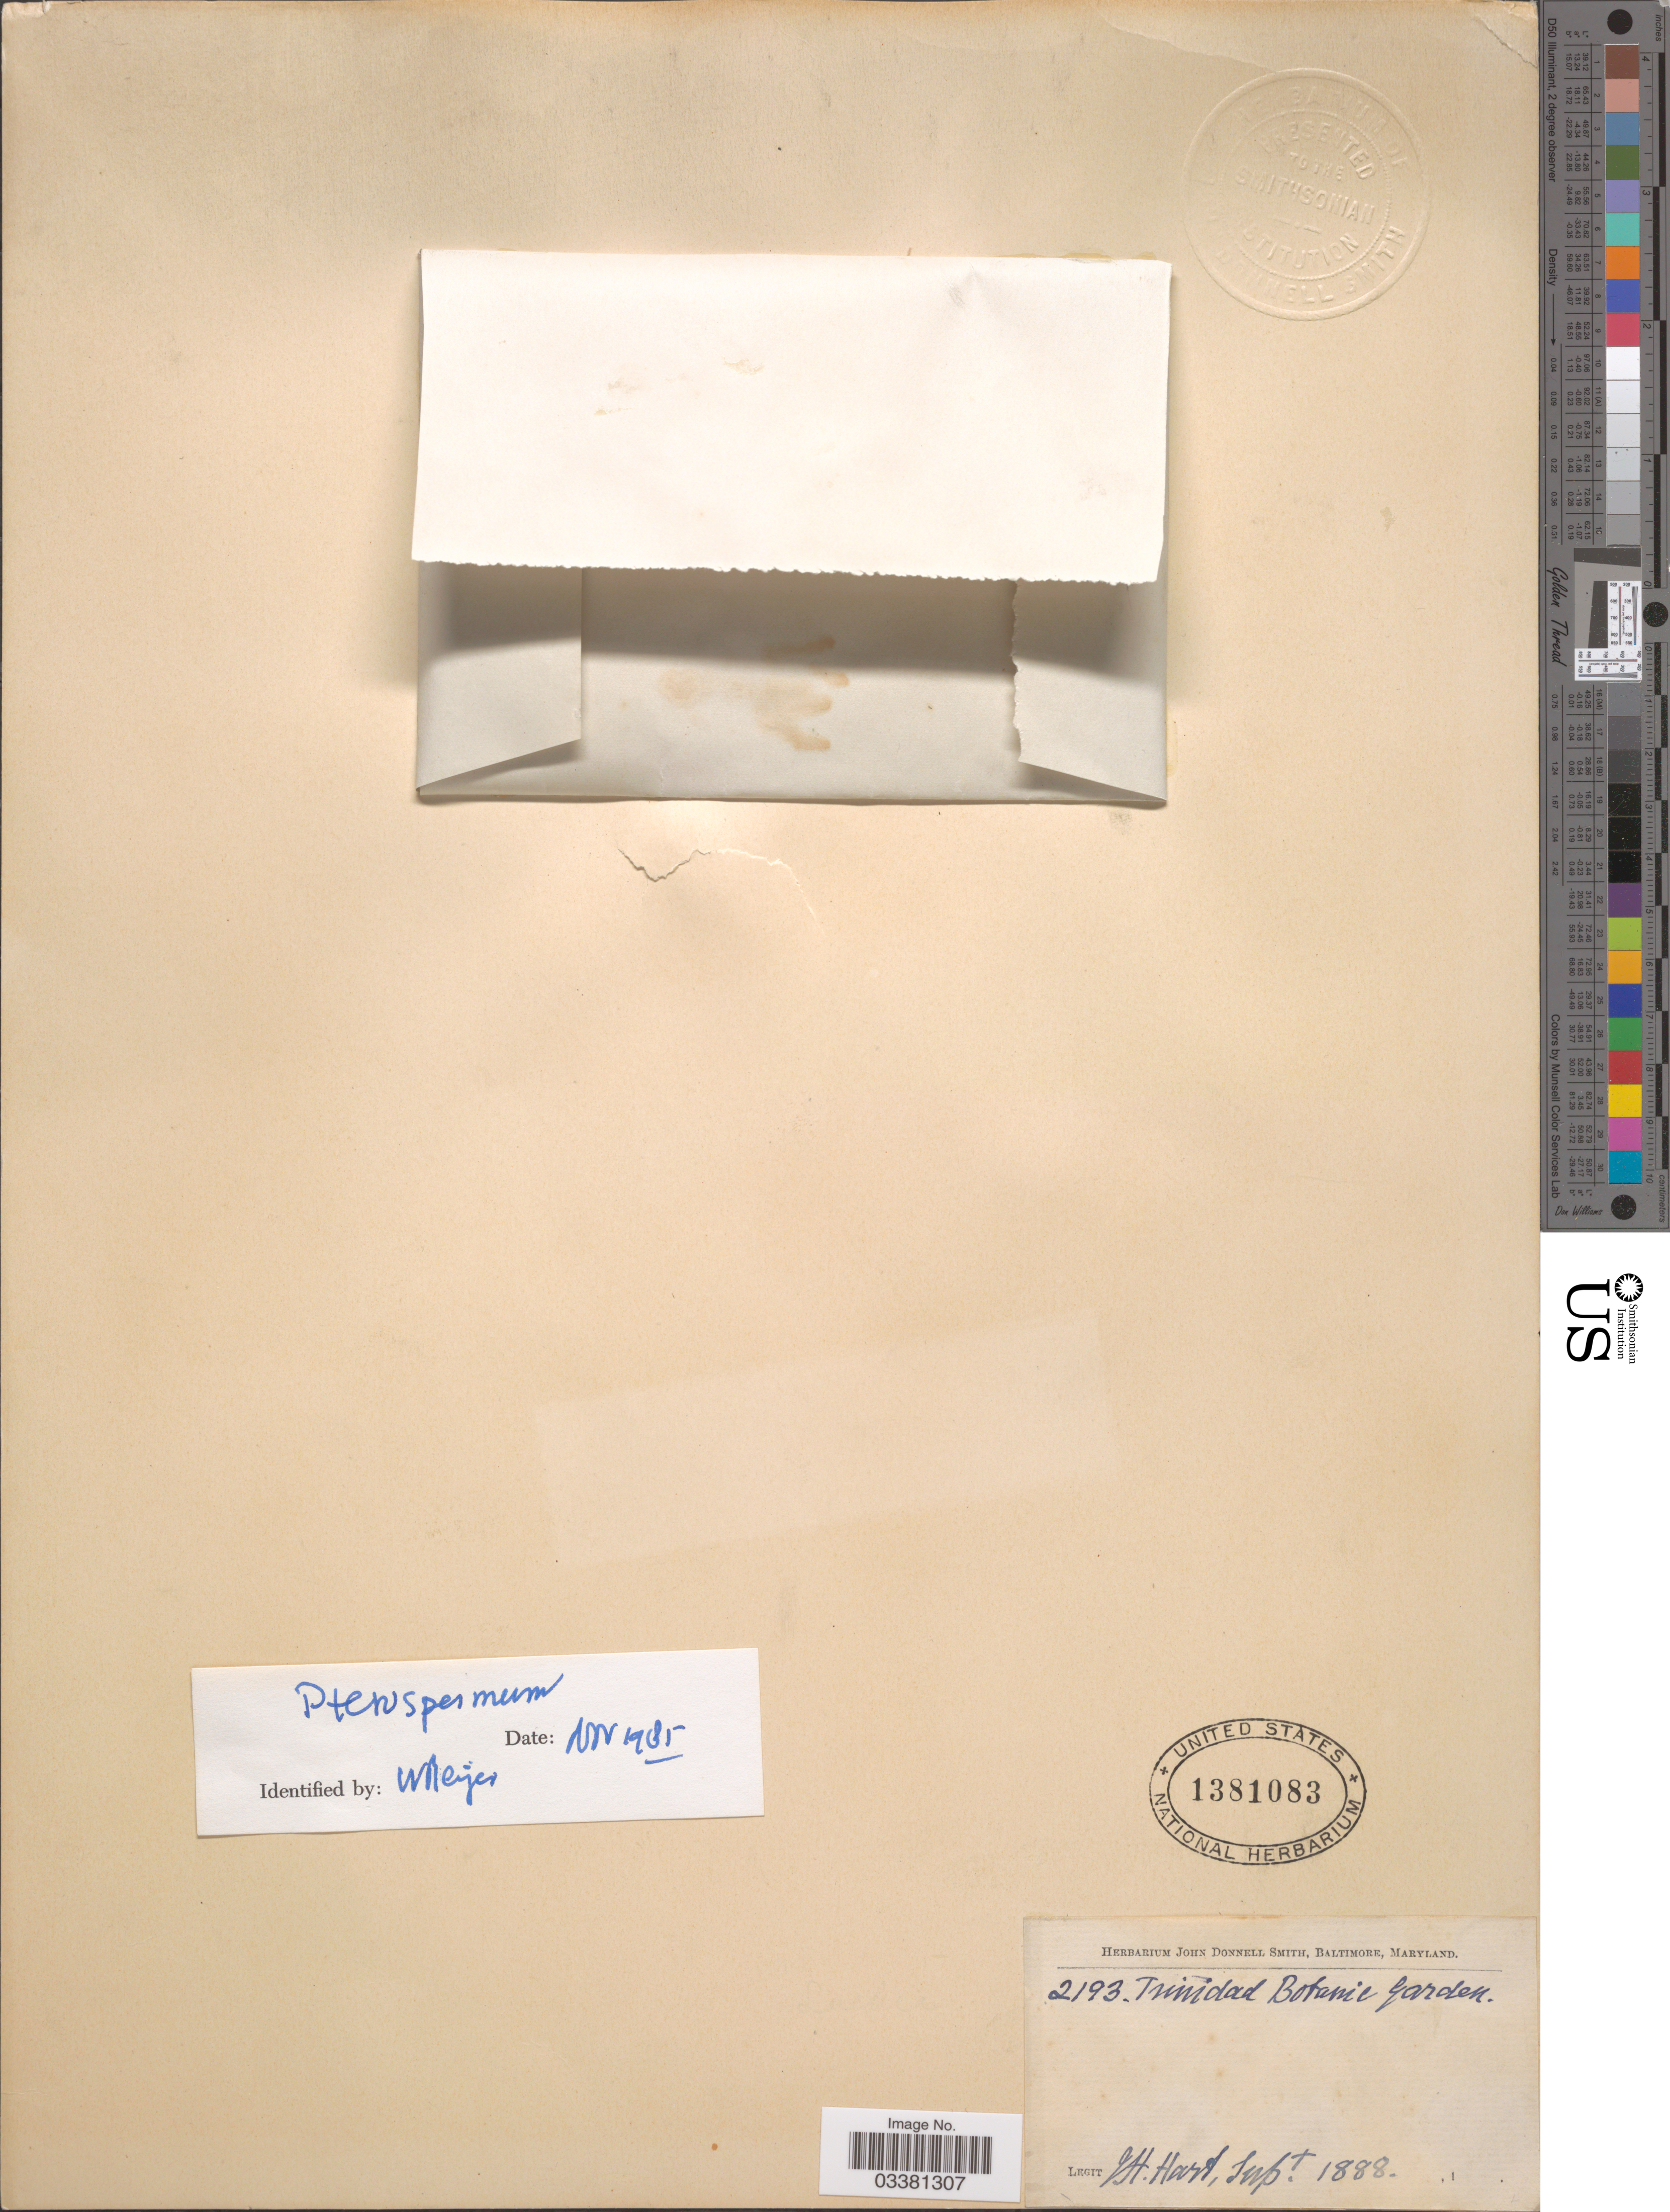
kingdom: Plantae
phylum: Tracheophyta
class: Magnoliopsida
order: Malvales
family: Malvaceae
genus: Pterospermum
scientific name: Pterospermum sp.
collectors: J. H. Hart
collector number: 2193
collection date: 1888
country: Trinidad and Tobago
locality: Trinidad Botanic Garden.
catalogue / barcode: US 1381083